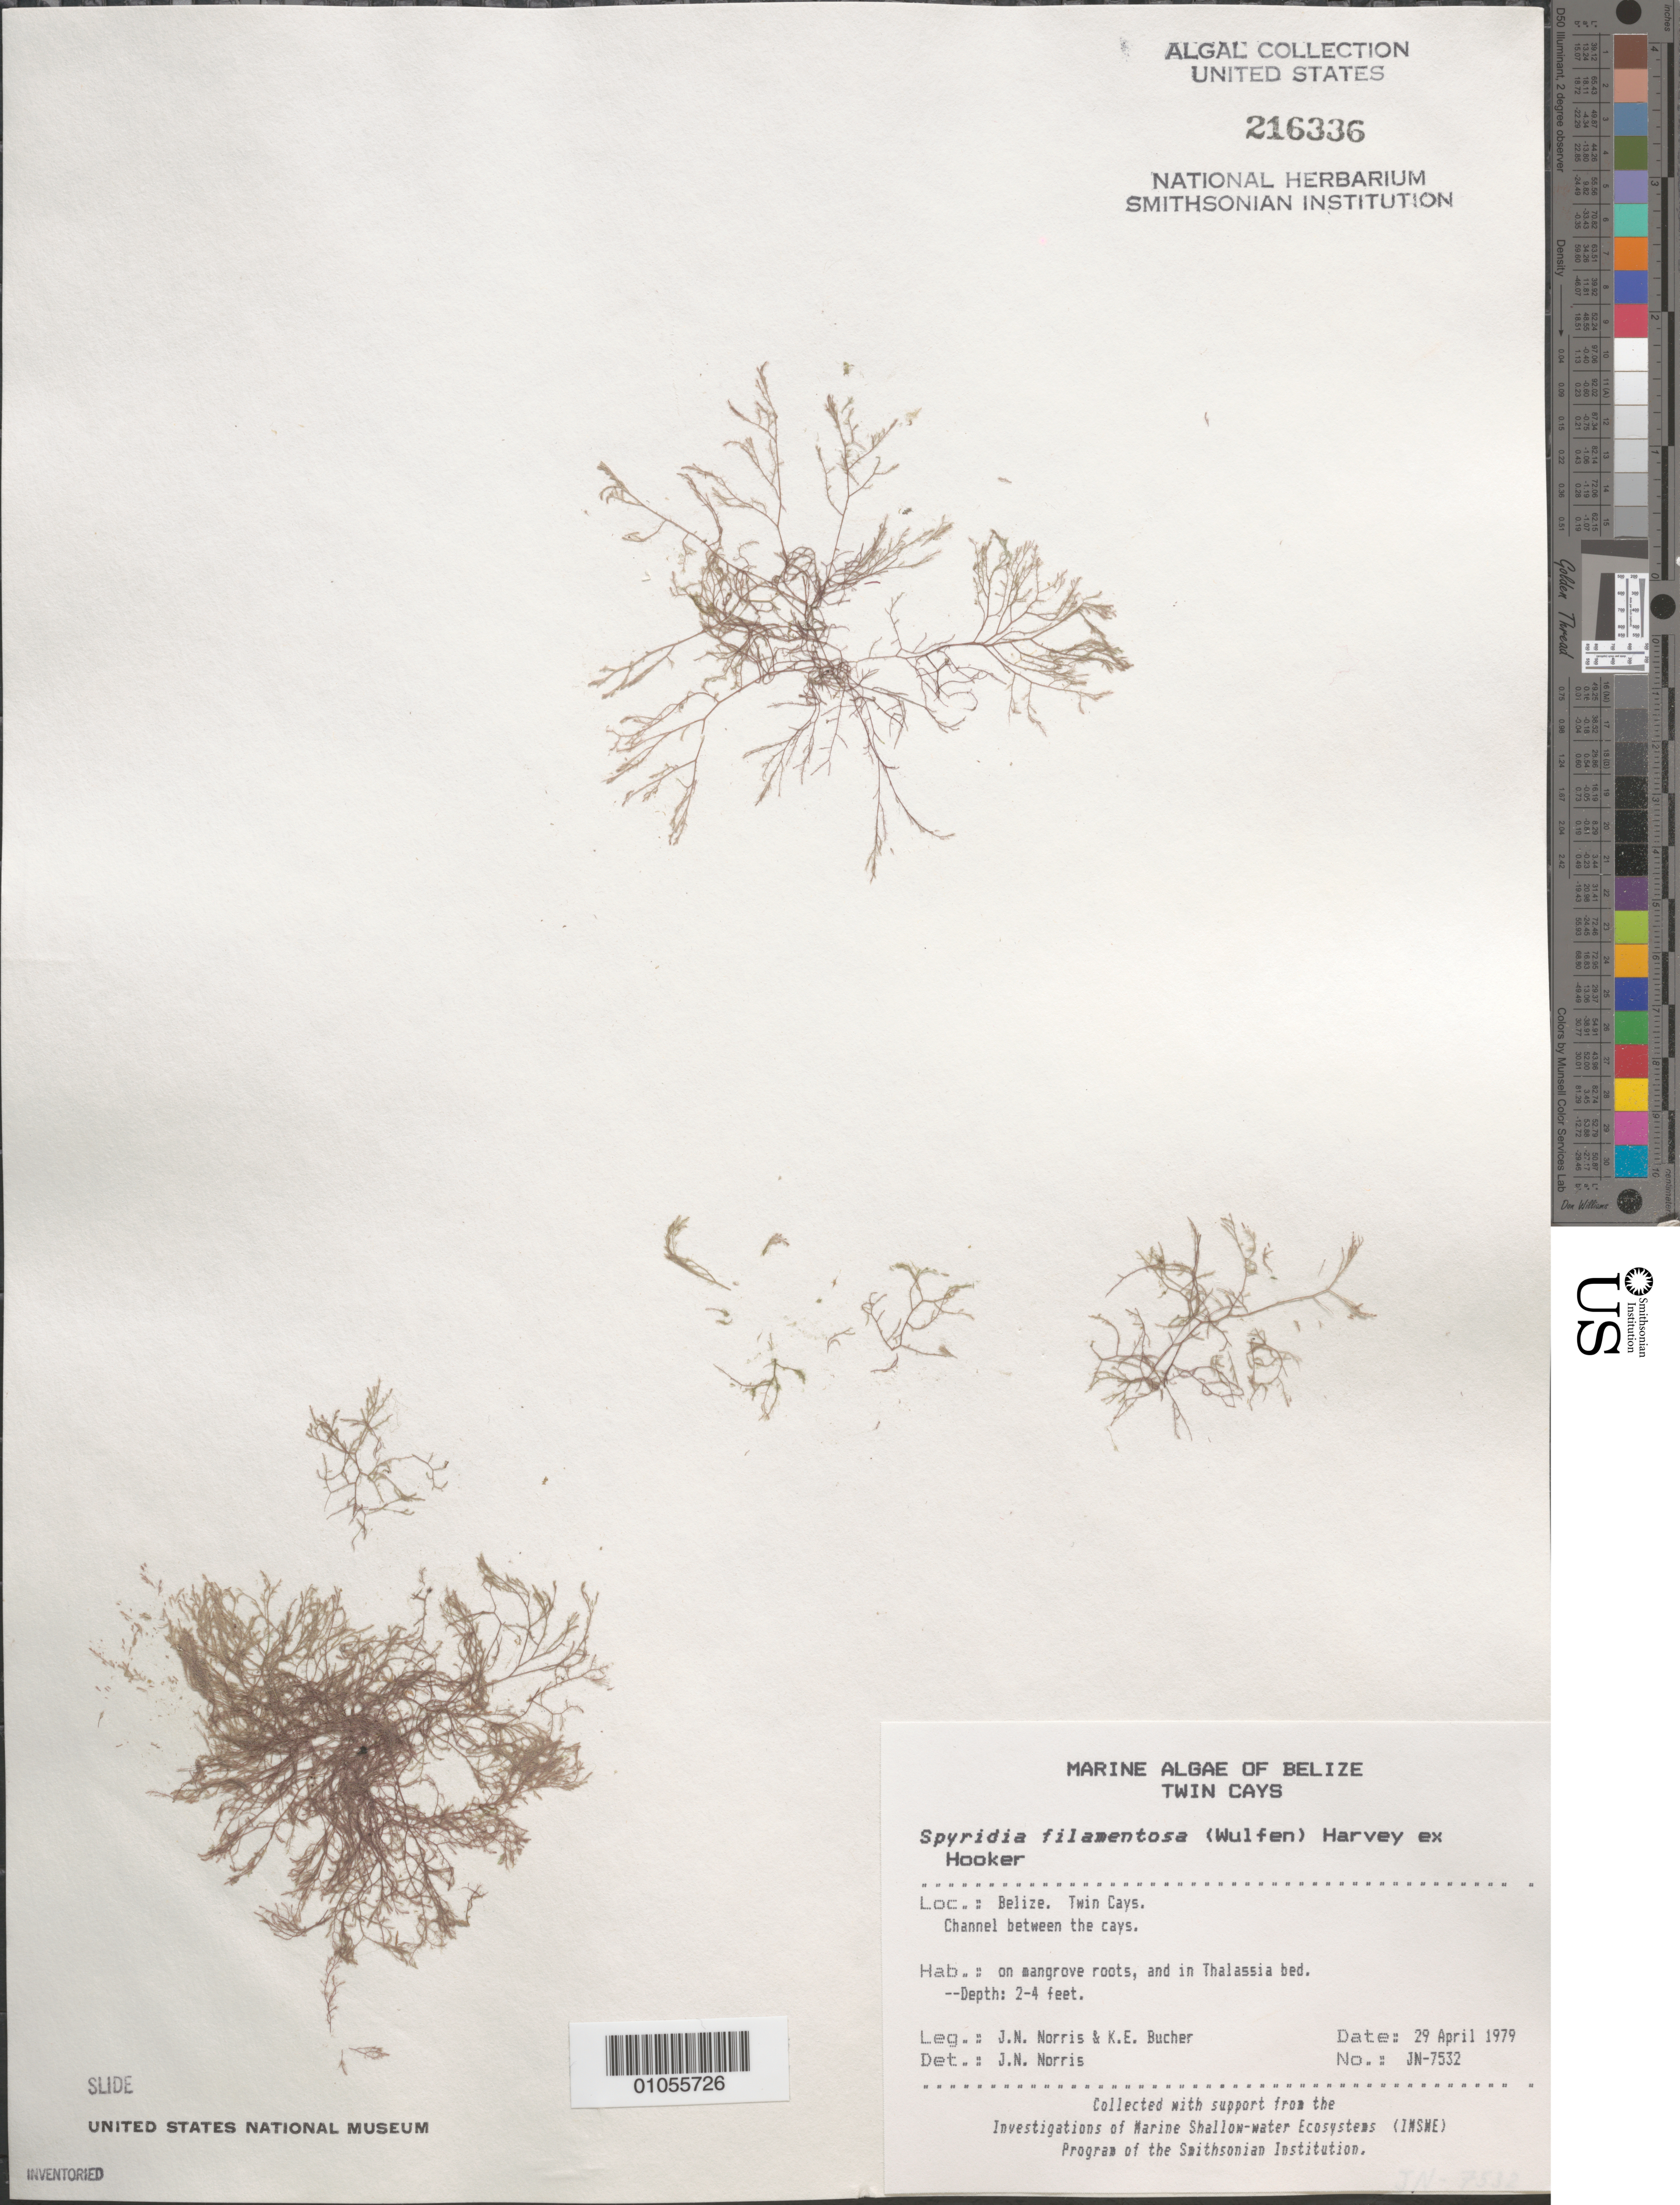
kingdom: Plantae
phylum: Rhodophyta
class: Florideophyceae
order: Ceramiales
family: Spyridiaceae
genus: Spyridia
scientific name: Spyridia filamentosa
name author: (Wulfen) Harv.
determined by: Norris, James N.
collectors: J. N. Norris & K. E. Bucher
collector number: JN-7532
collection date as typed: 29 Apr 1979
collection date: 1979-04-29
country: Belize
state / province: Stann Creek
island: Twin Cays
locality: Channel between Twin Cays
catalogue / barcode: US 216336